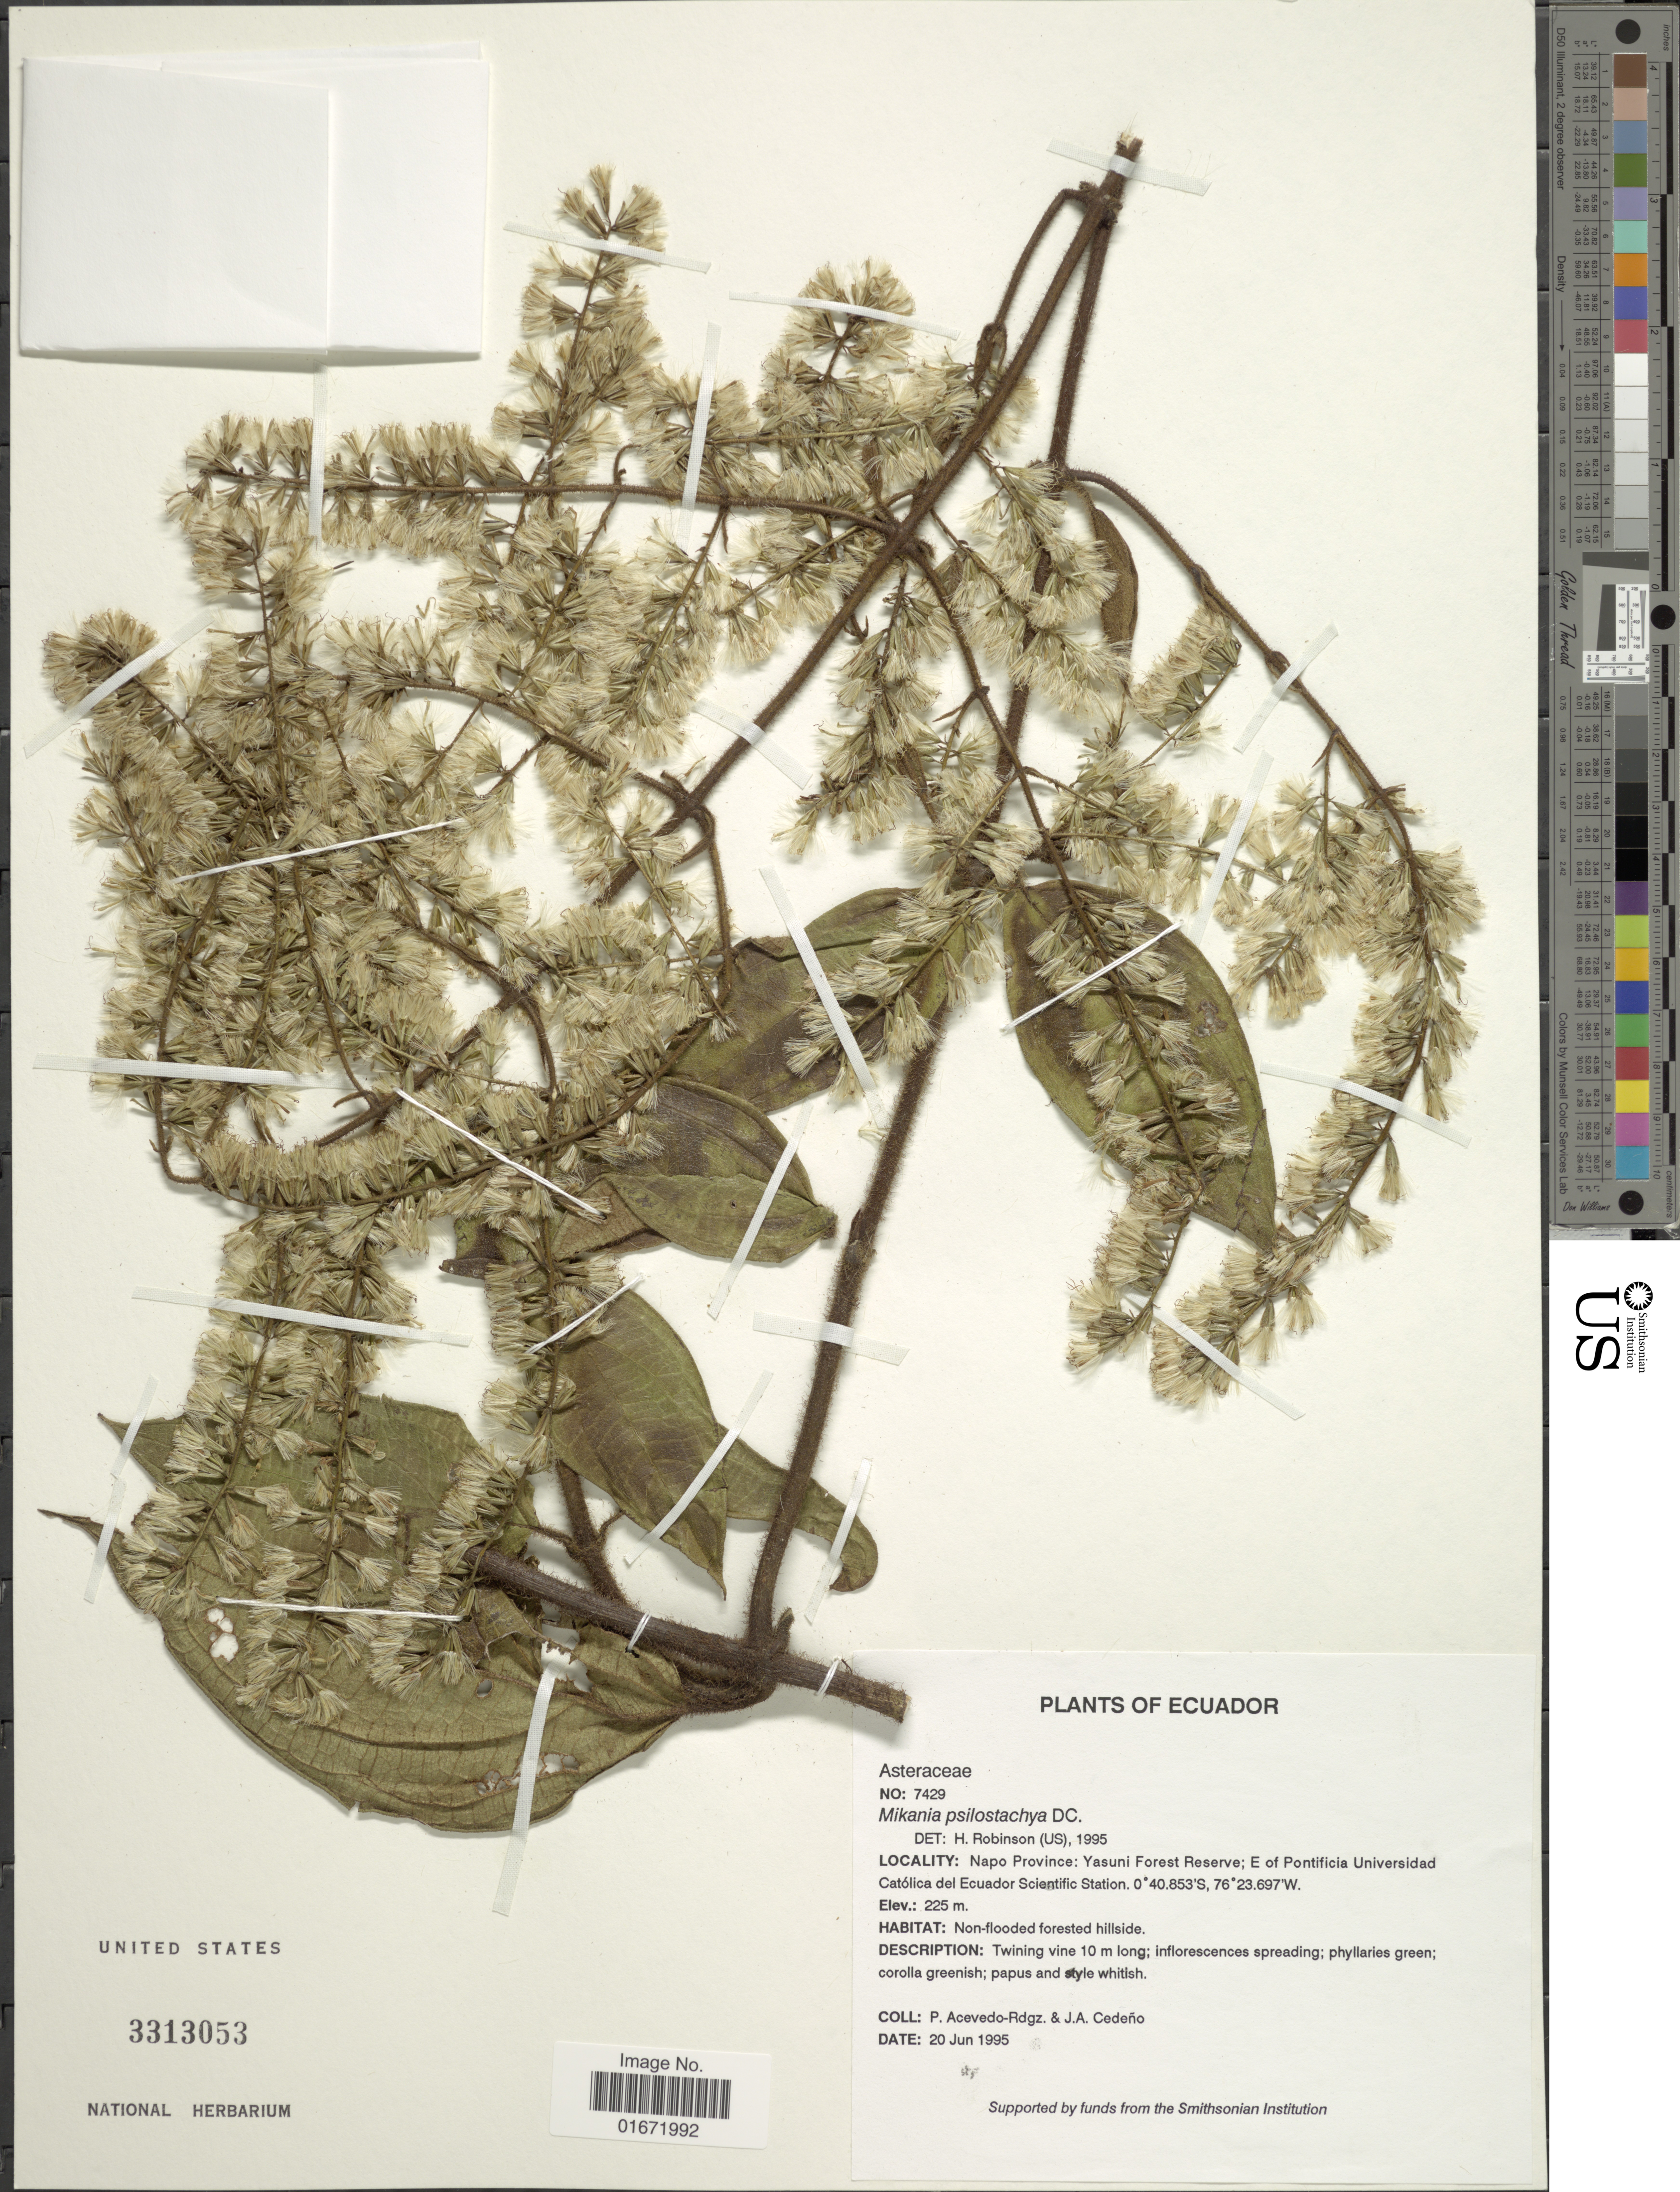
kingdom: Plantae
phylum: Tracheophyta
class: Magnoliopsida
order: Asterales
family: Asteraceae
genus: Mikania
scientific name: Mikania psilostachya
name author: DC.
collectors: P. Acevedo-Rodr. & J. A. Cedeno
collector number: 7429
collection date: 1995-06-20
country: Ecuador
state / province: Napo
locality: Napo Province: Yasuni Forest Reserve; E of Pontificia Universidad Católica del Ecuador Scientific Station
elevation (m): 225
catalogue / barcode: US 3313053